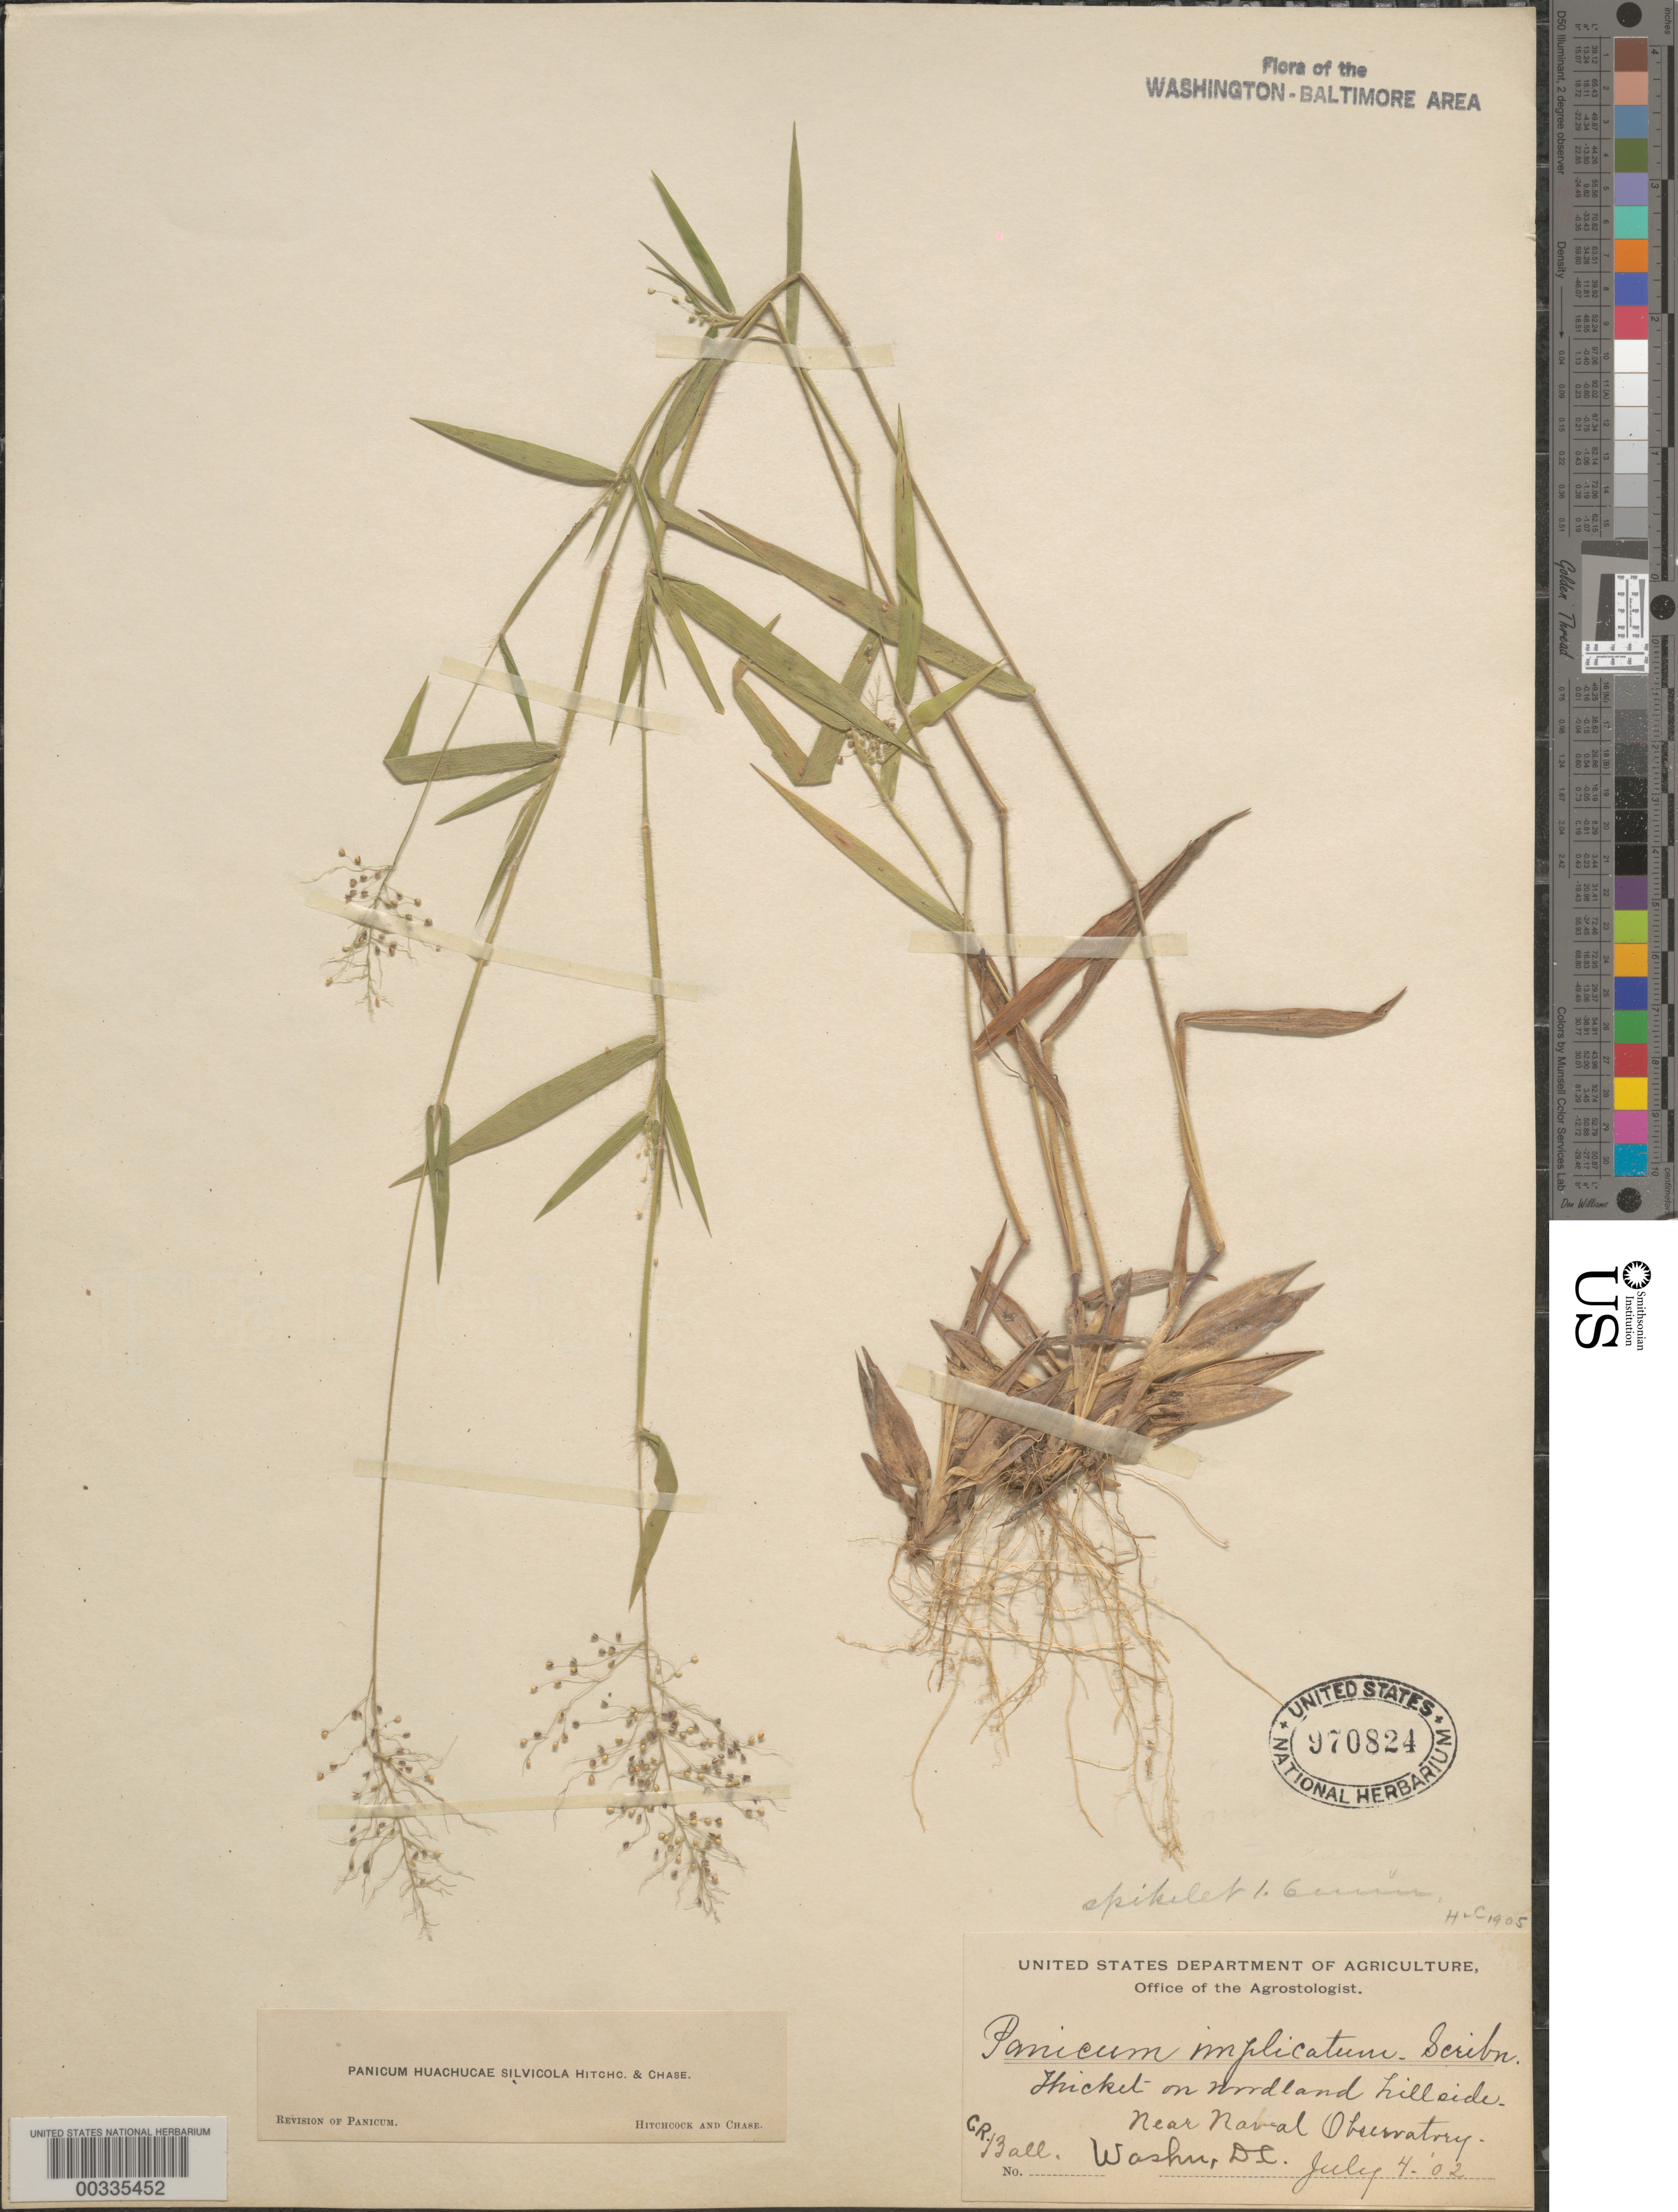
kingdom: Plantae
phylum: Tracheophyta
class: Liliopsida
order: Poales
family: Poaceae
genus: Dichanthelium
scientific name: Dichanthelium acuminatum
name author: (Sw.) Gould & C.A. Clark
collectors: C. R. Ball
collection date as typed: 04 Jul 1902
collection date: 1902-07-04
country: United States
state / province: District of Columbia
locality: Near Naval Observatory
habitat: Thicket on woodland hillside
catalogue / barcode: US 970824